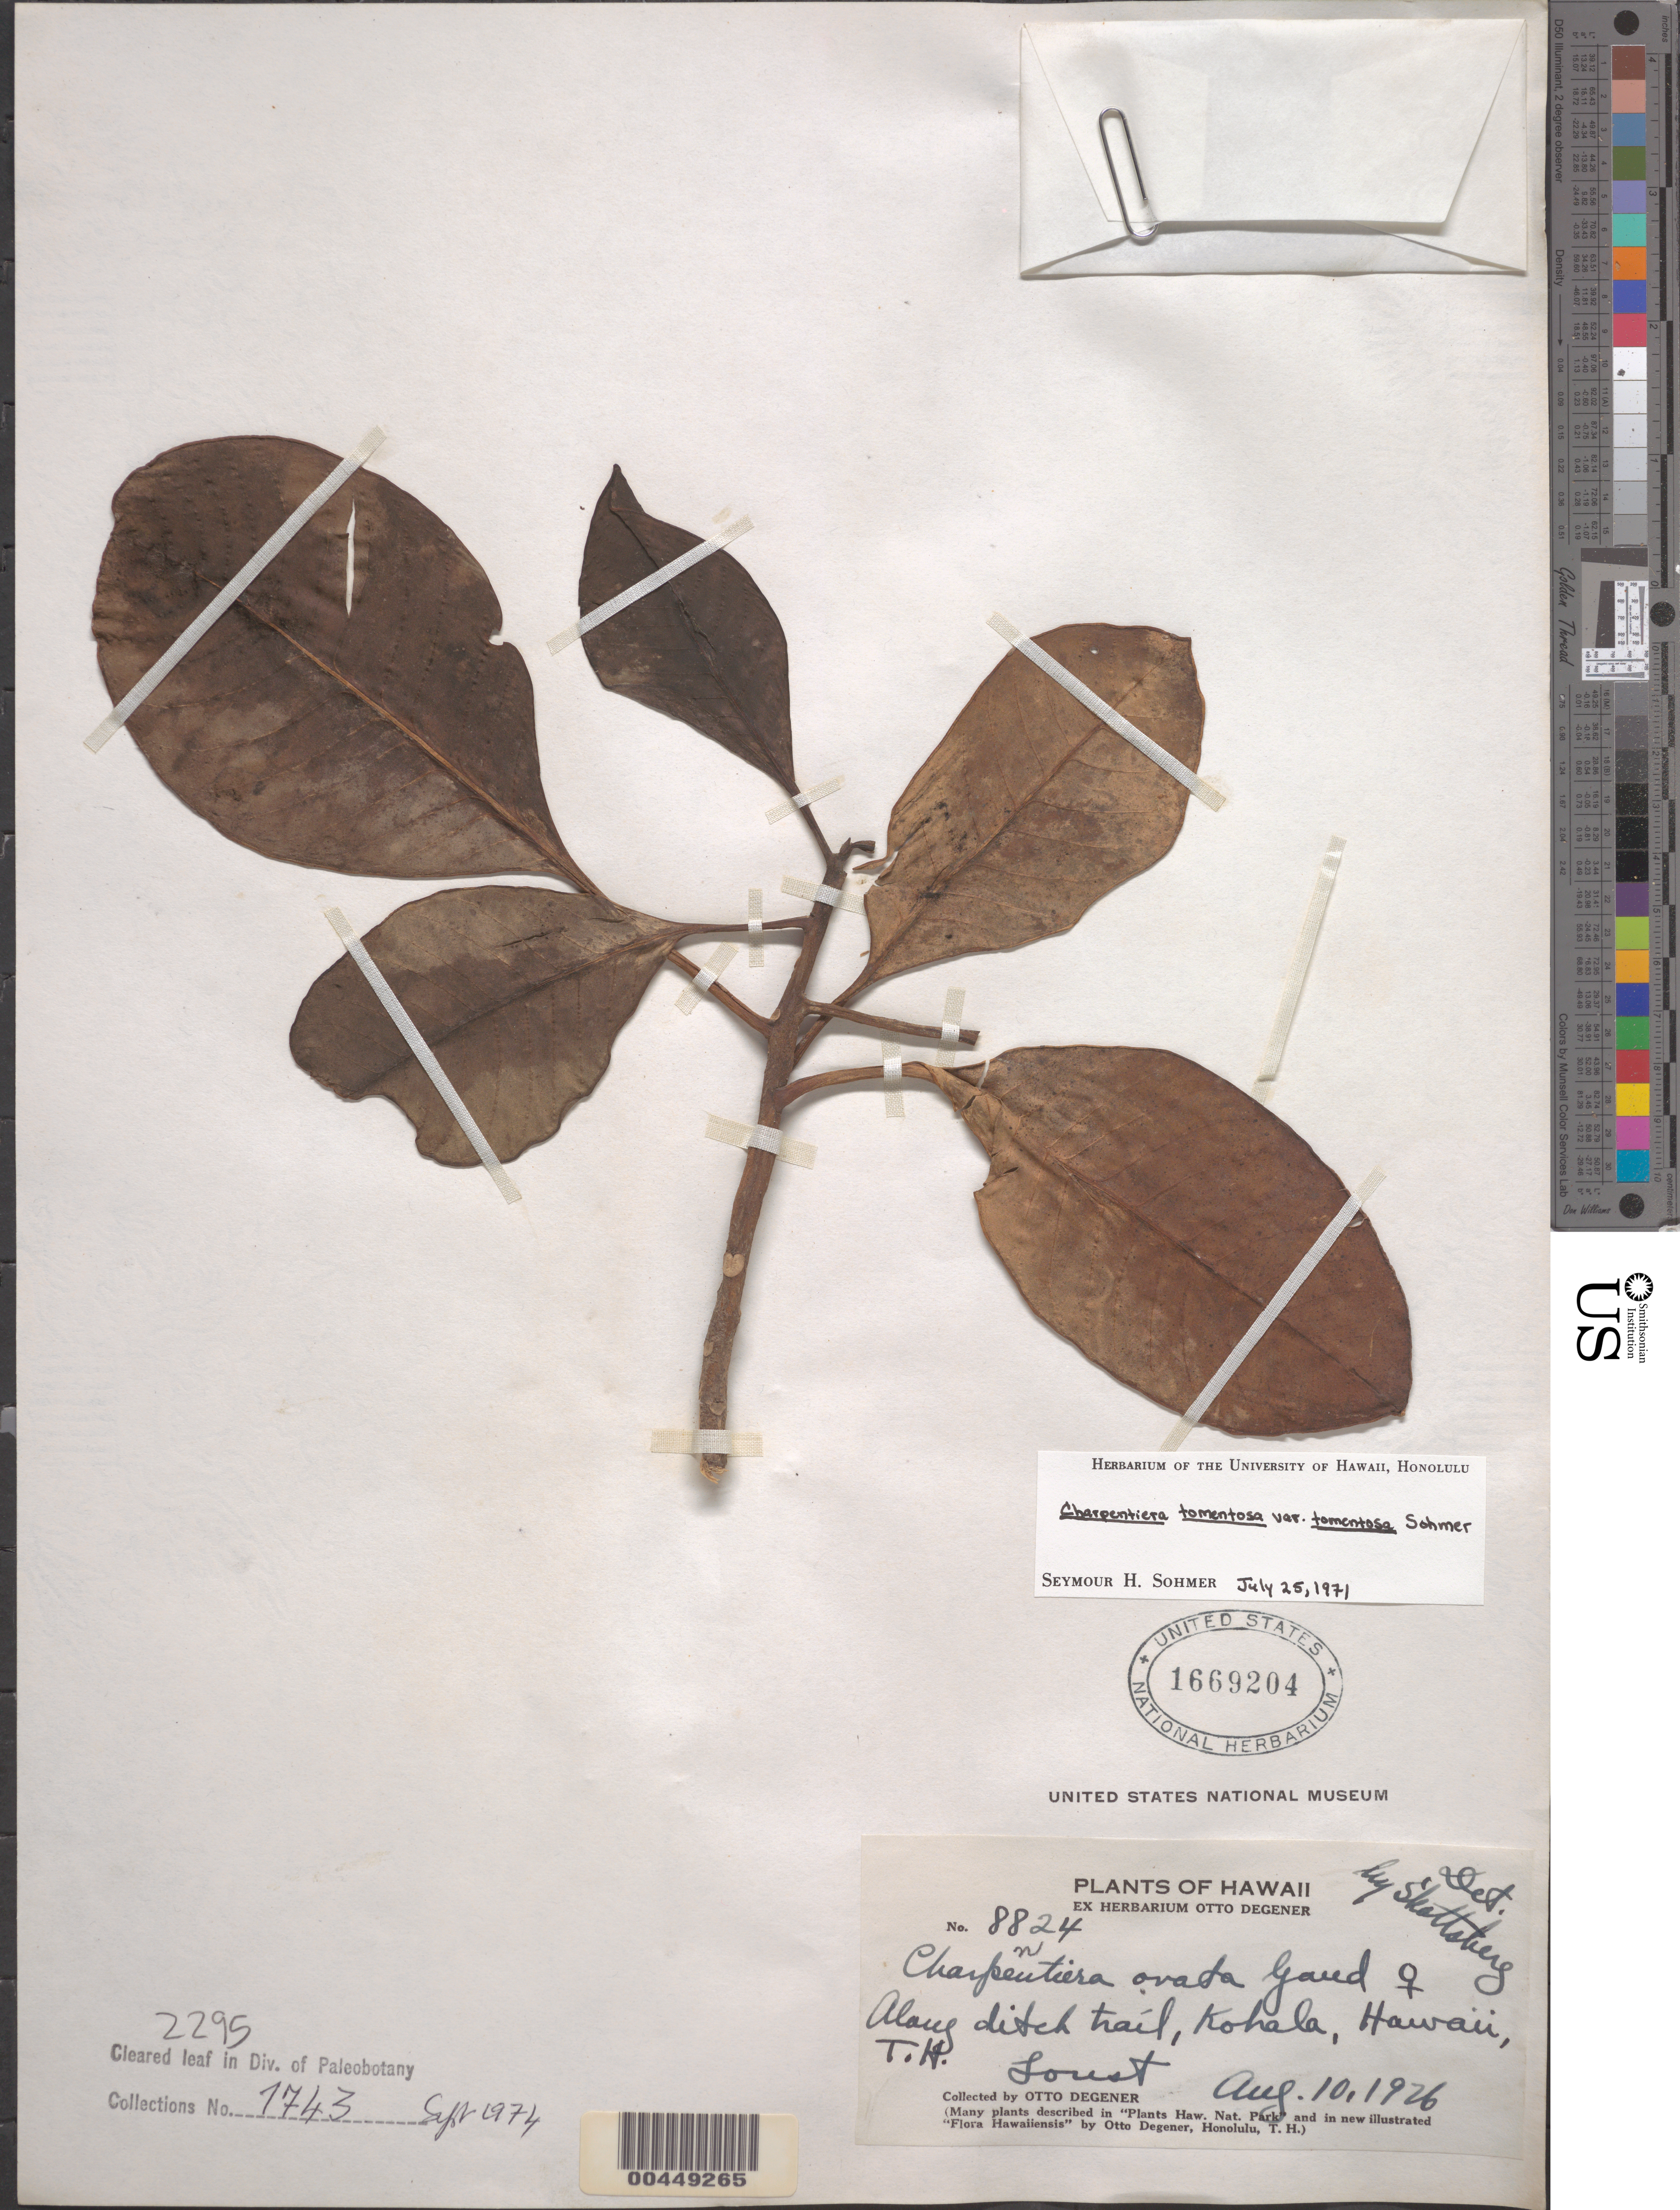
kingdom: Plantae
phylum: Tracheophyta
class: Magnoliopsida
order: Caryophyllales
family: Amaranthaceae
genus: Charpentiera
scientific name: Charpentiera tomentosa var. tomentosa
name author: Sohmer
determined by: Sohmer, S. H.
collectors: O. Degener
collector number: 8824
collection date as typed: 10 Aug 1926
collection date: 1926-08-10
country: United States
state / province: Hawaii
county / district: Hawaii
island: Hawaii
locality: Along ditch trail, Kohala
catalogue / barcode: US 1669204